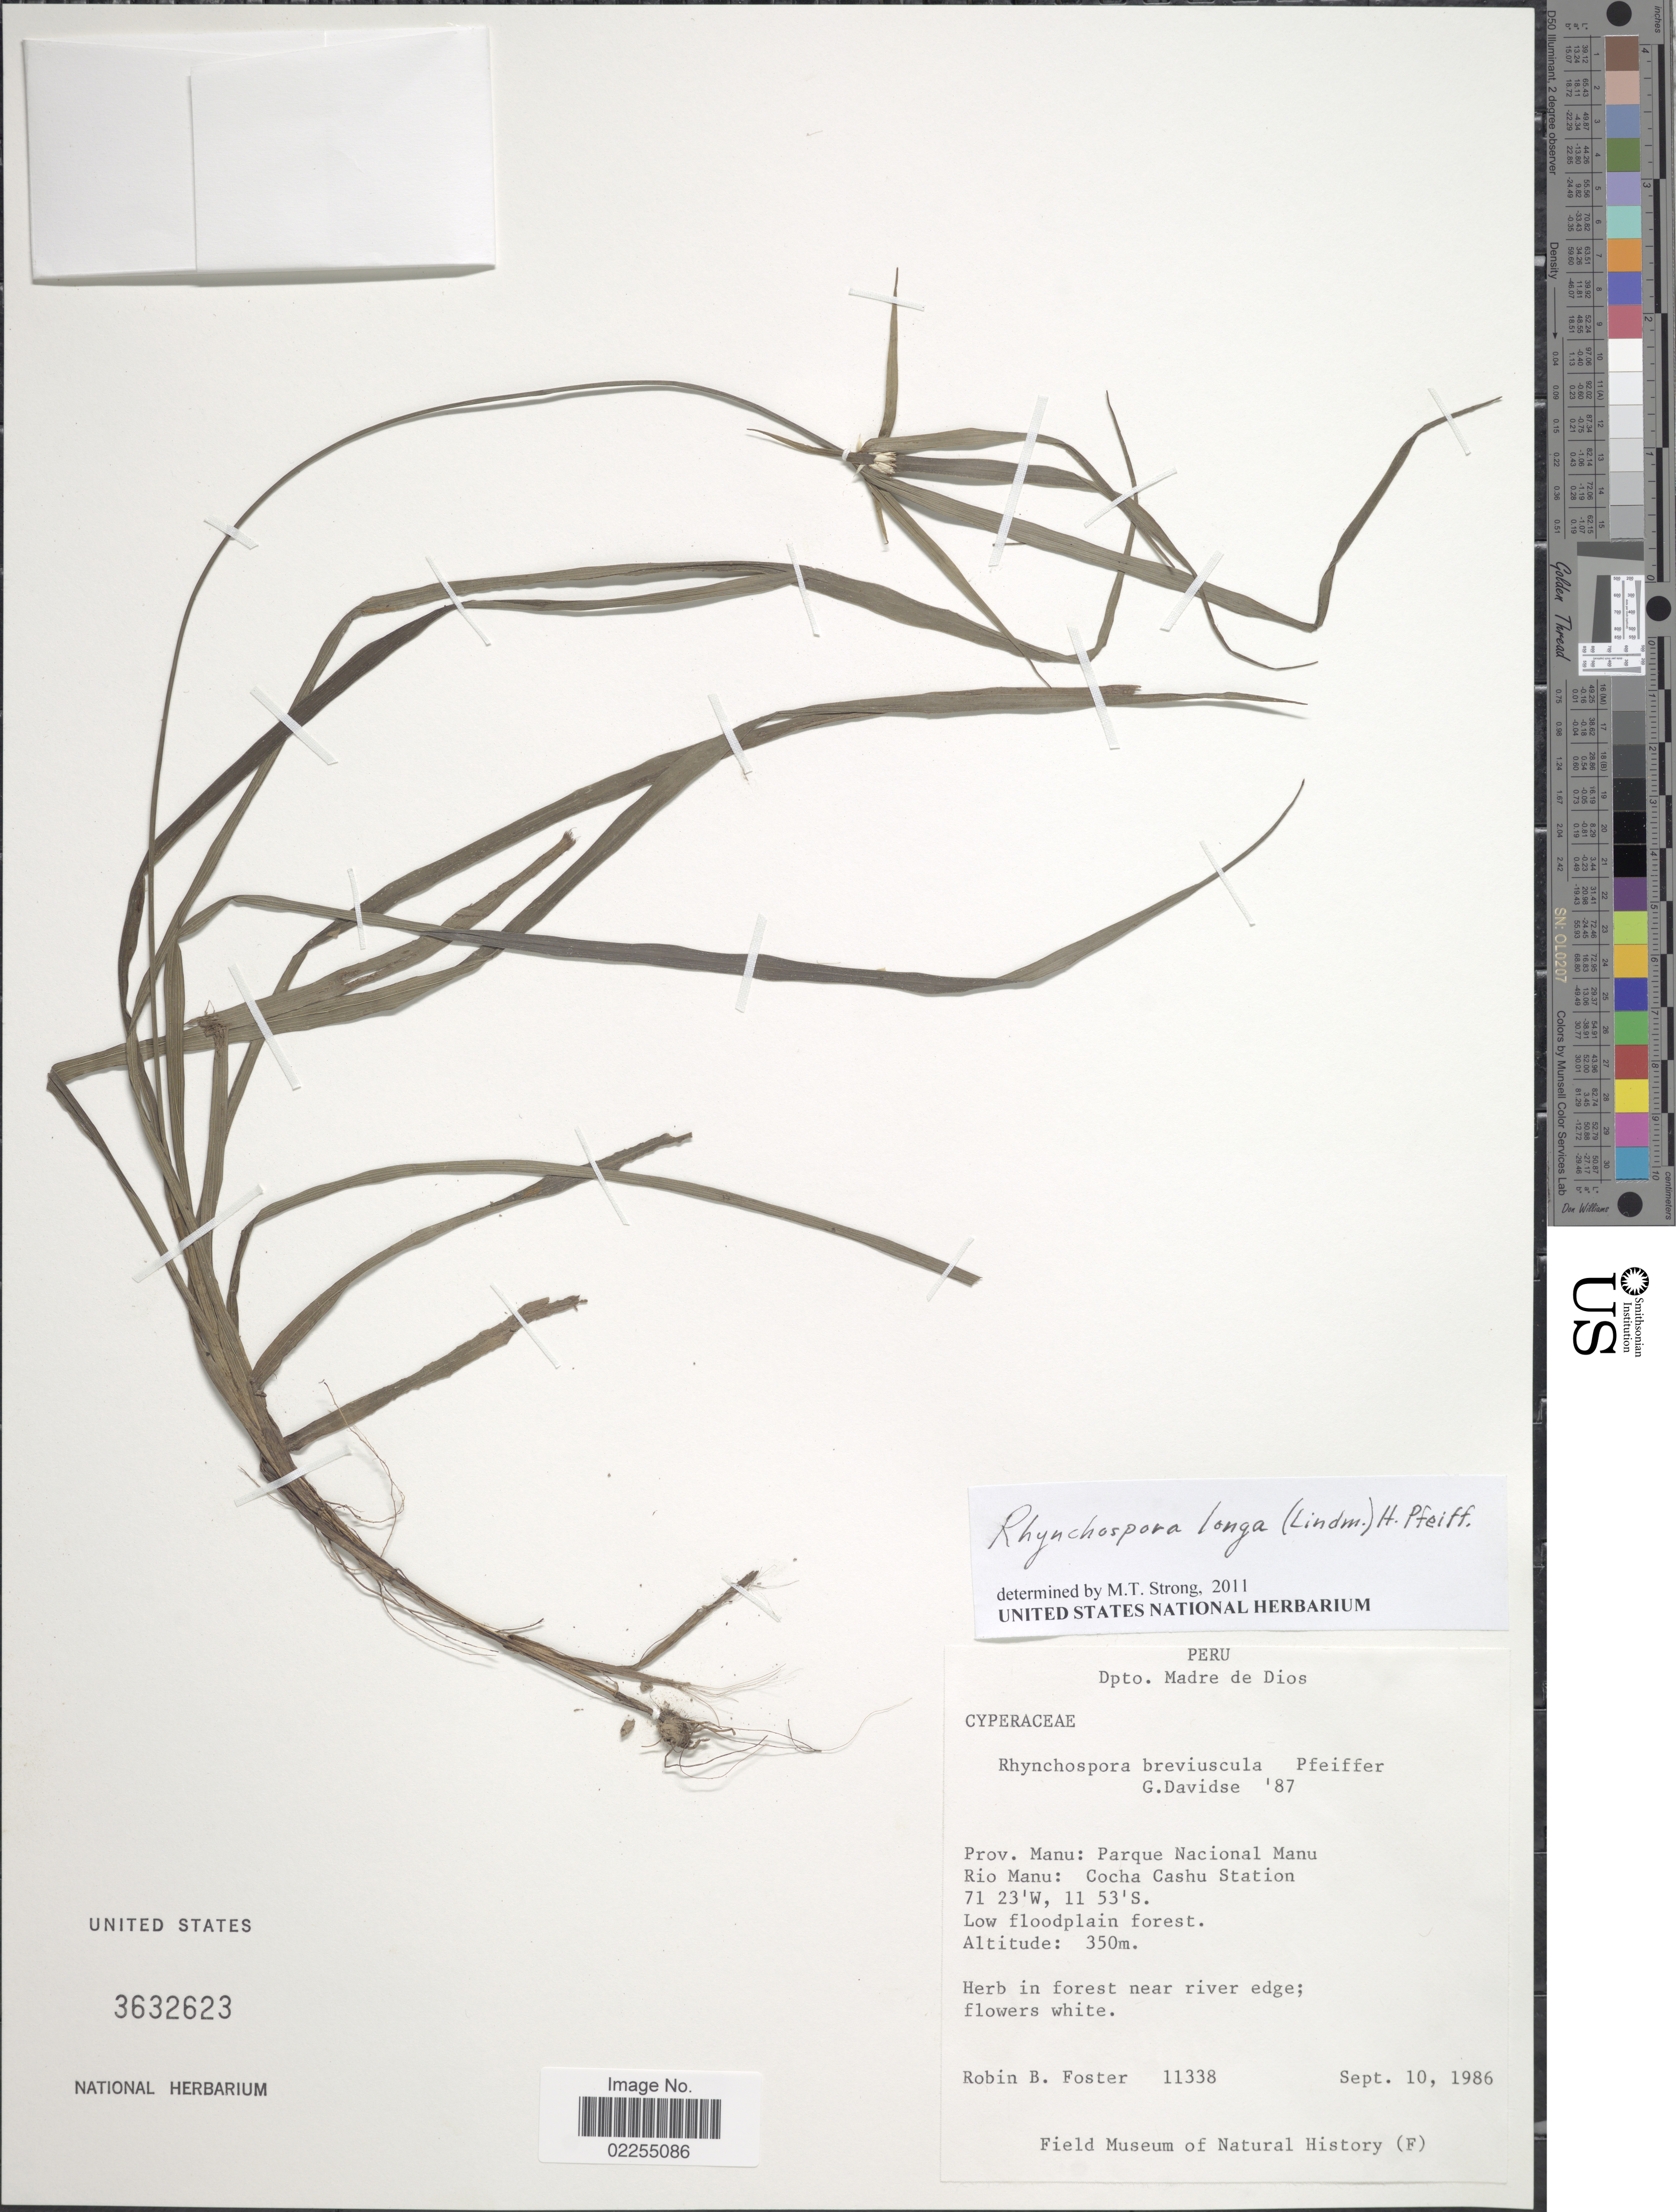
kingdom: Plantae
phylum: Tracheophyta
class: Liliopsida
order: Poales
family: Cyperaceae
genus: Rhynchospora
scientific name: Rhynchospora longa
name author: (Lindm.) H. Pfeiff.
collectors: R. B. Foster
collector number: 11338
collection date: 1986-09-10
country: Peru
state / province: Madre de Dios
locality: Prov. Manu: Parque Nacional Manu, Rio Manu: Cocha Cashu Station, low floodplain forest, in forest near river edge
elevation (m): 350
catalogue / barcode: US 3632623